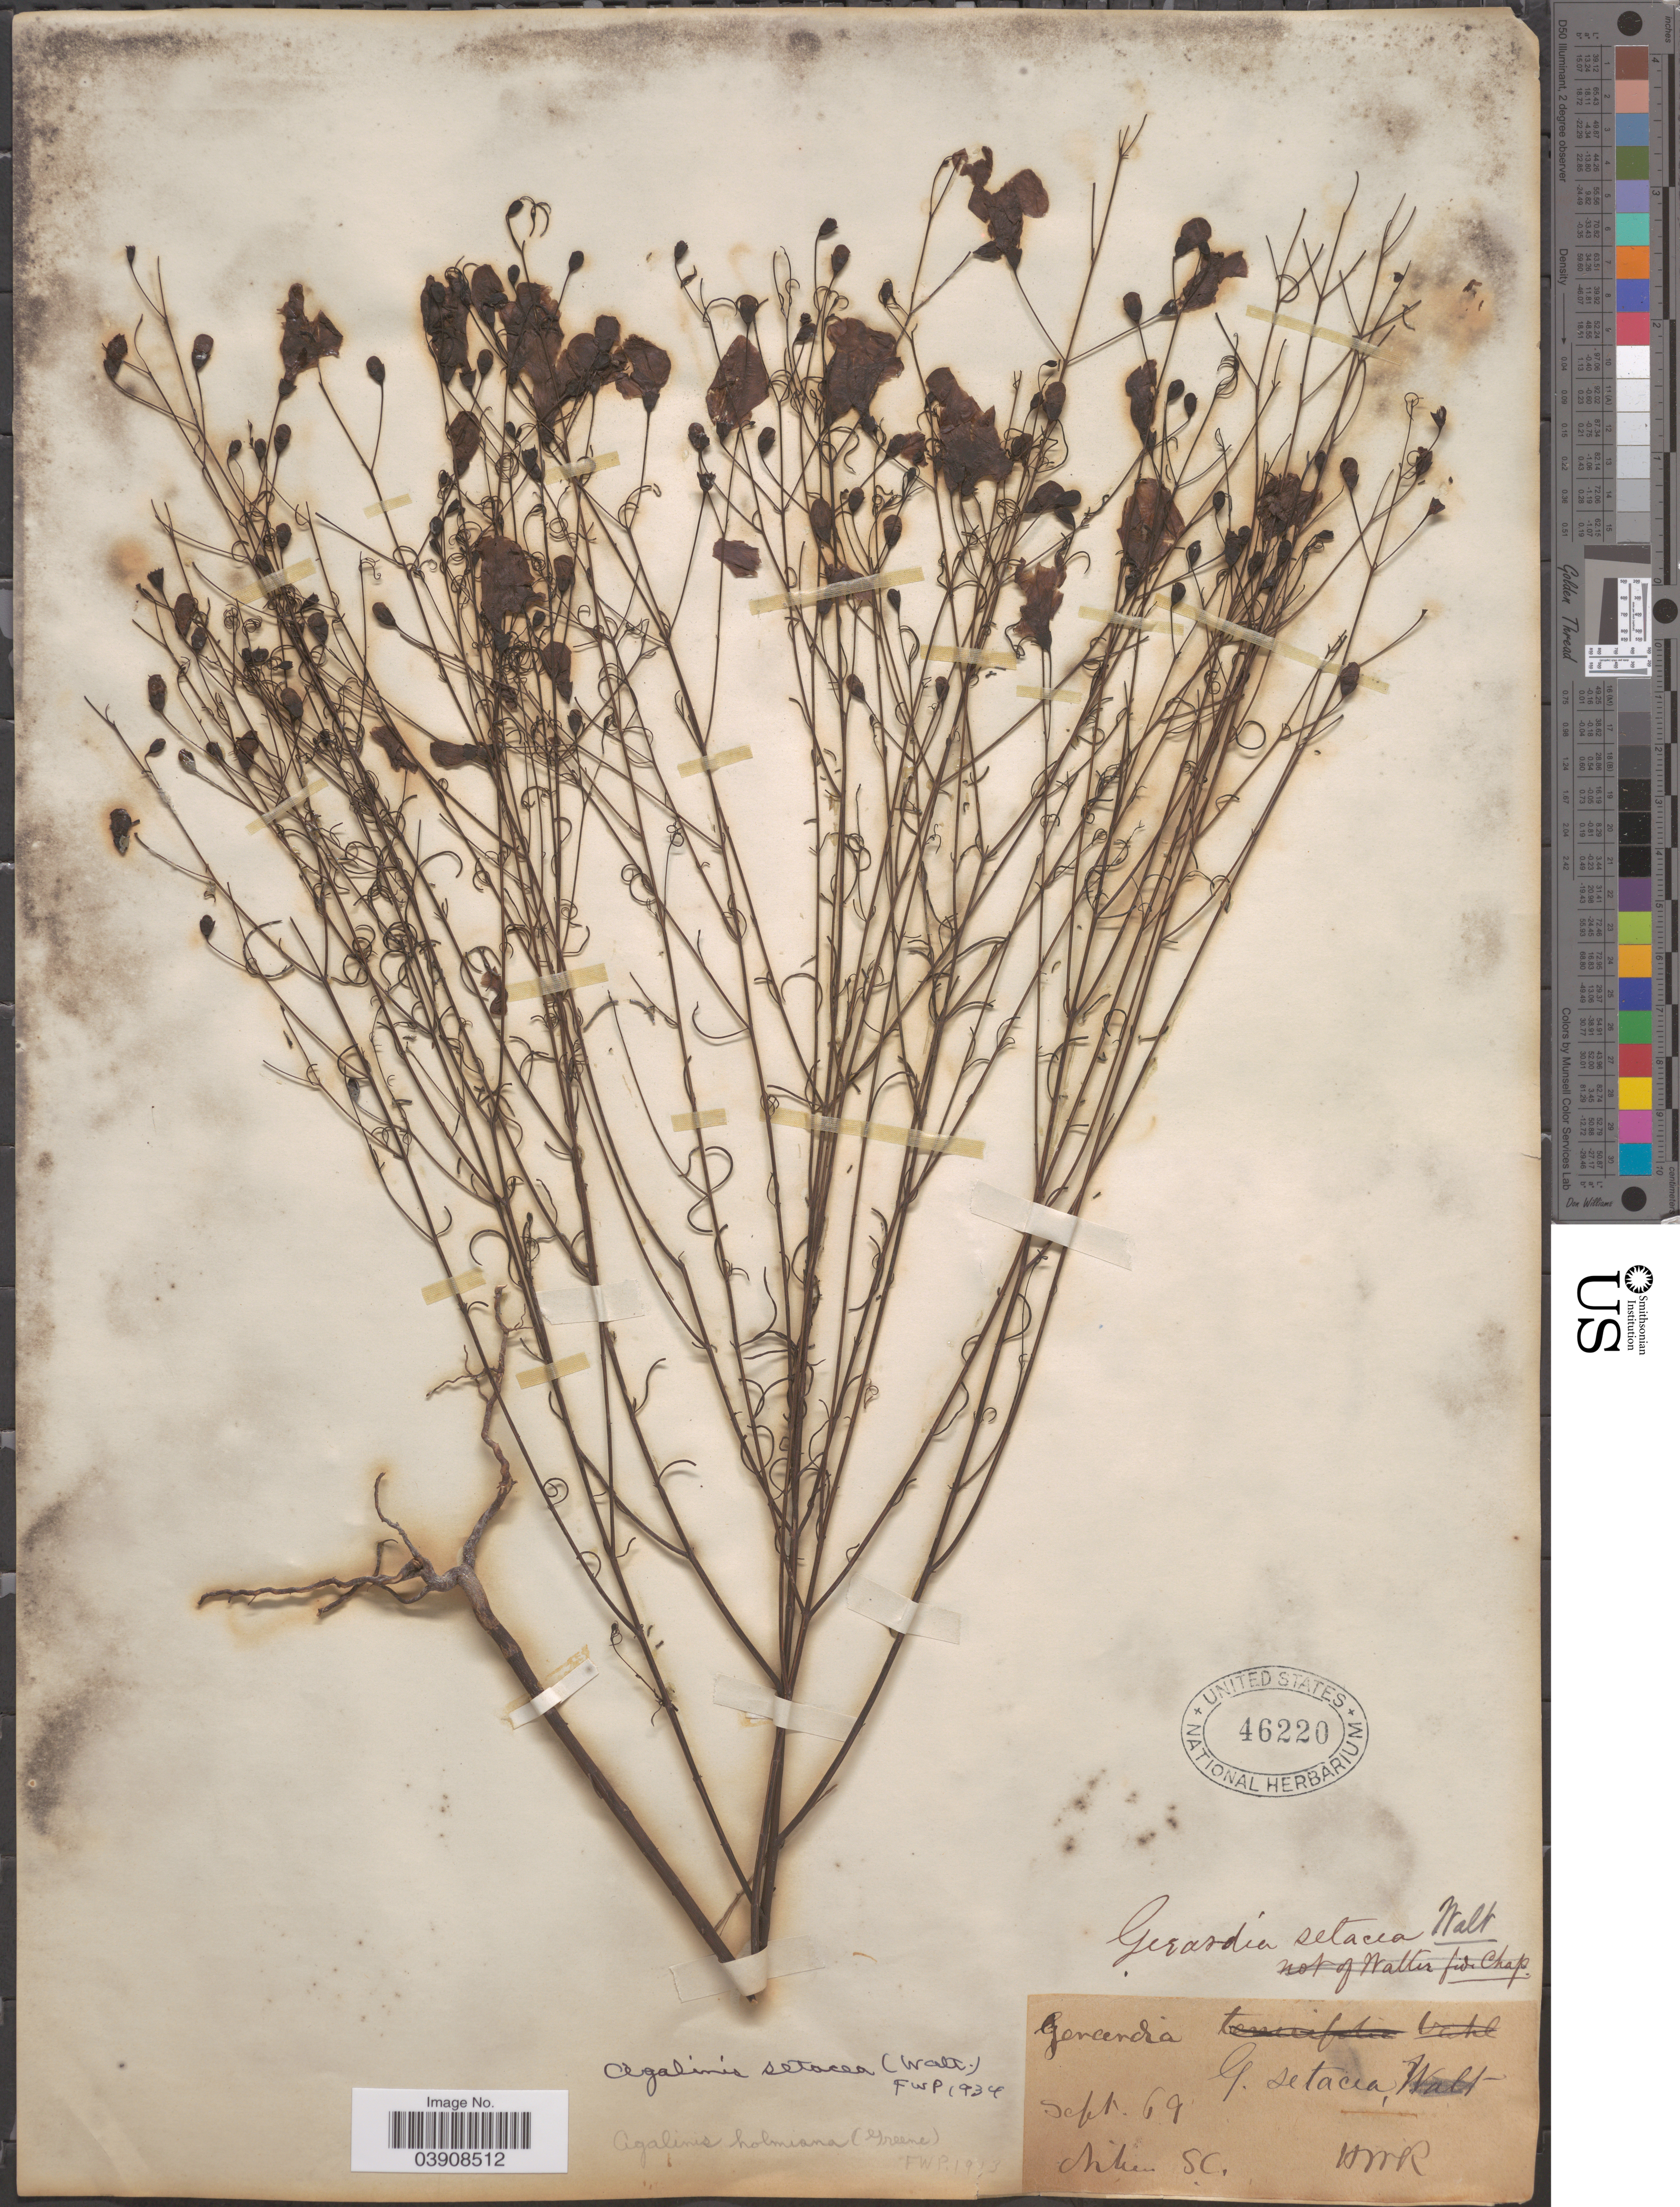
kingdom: Plantae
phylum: Tracheophyta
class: Magnoliopsida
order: Lamiales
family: Orobanchaceae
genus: Agalinis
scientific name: Agalinis setacea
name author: (J.F. Gmel.) Raf.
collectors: H. W. R.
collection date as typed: Transcribed d/m/y: /9/69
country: United States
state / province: South Carolina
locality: Aiken.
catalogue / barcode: US 46220